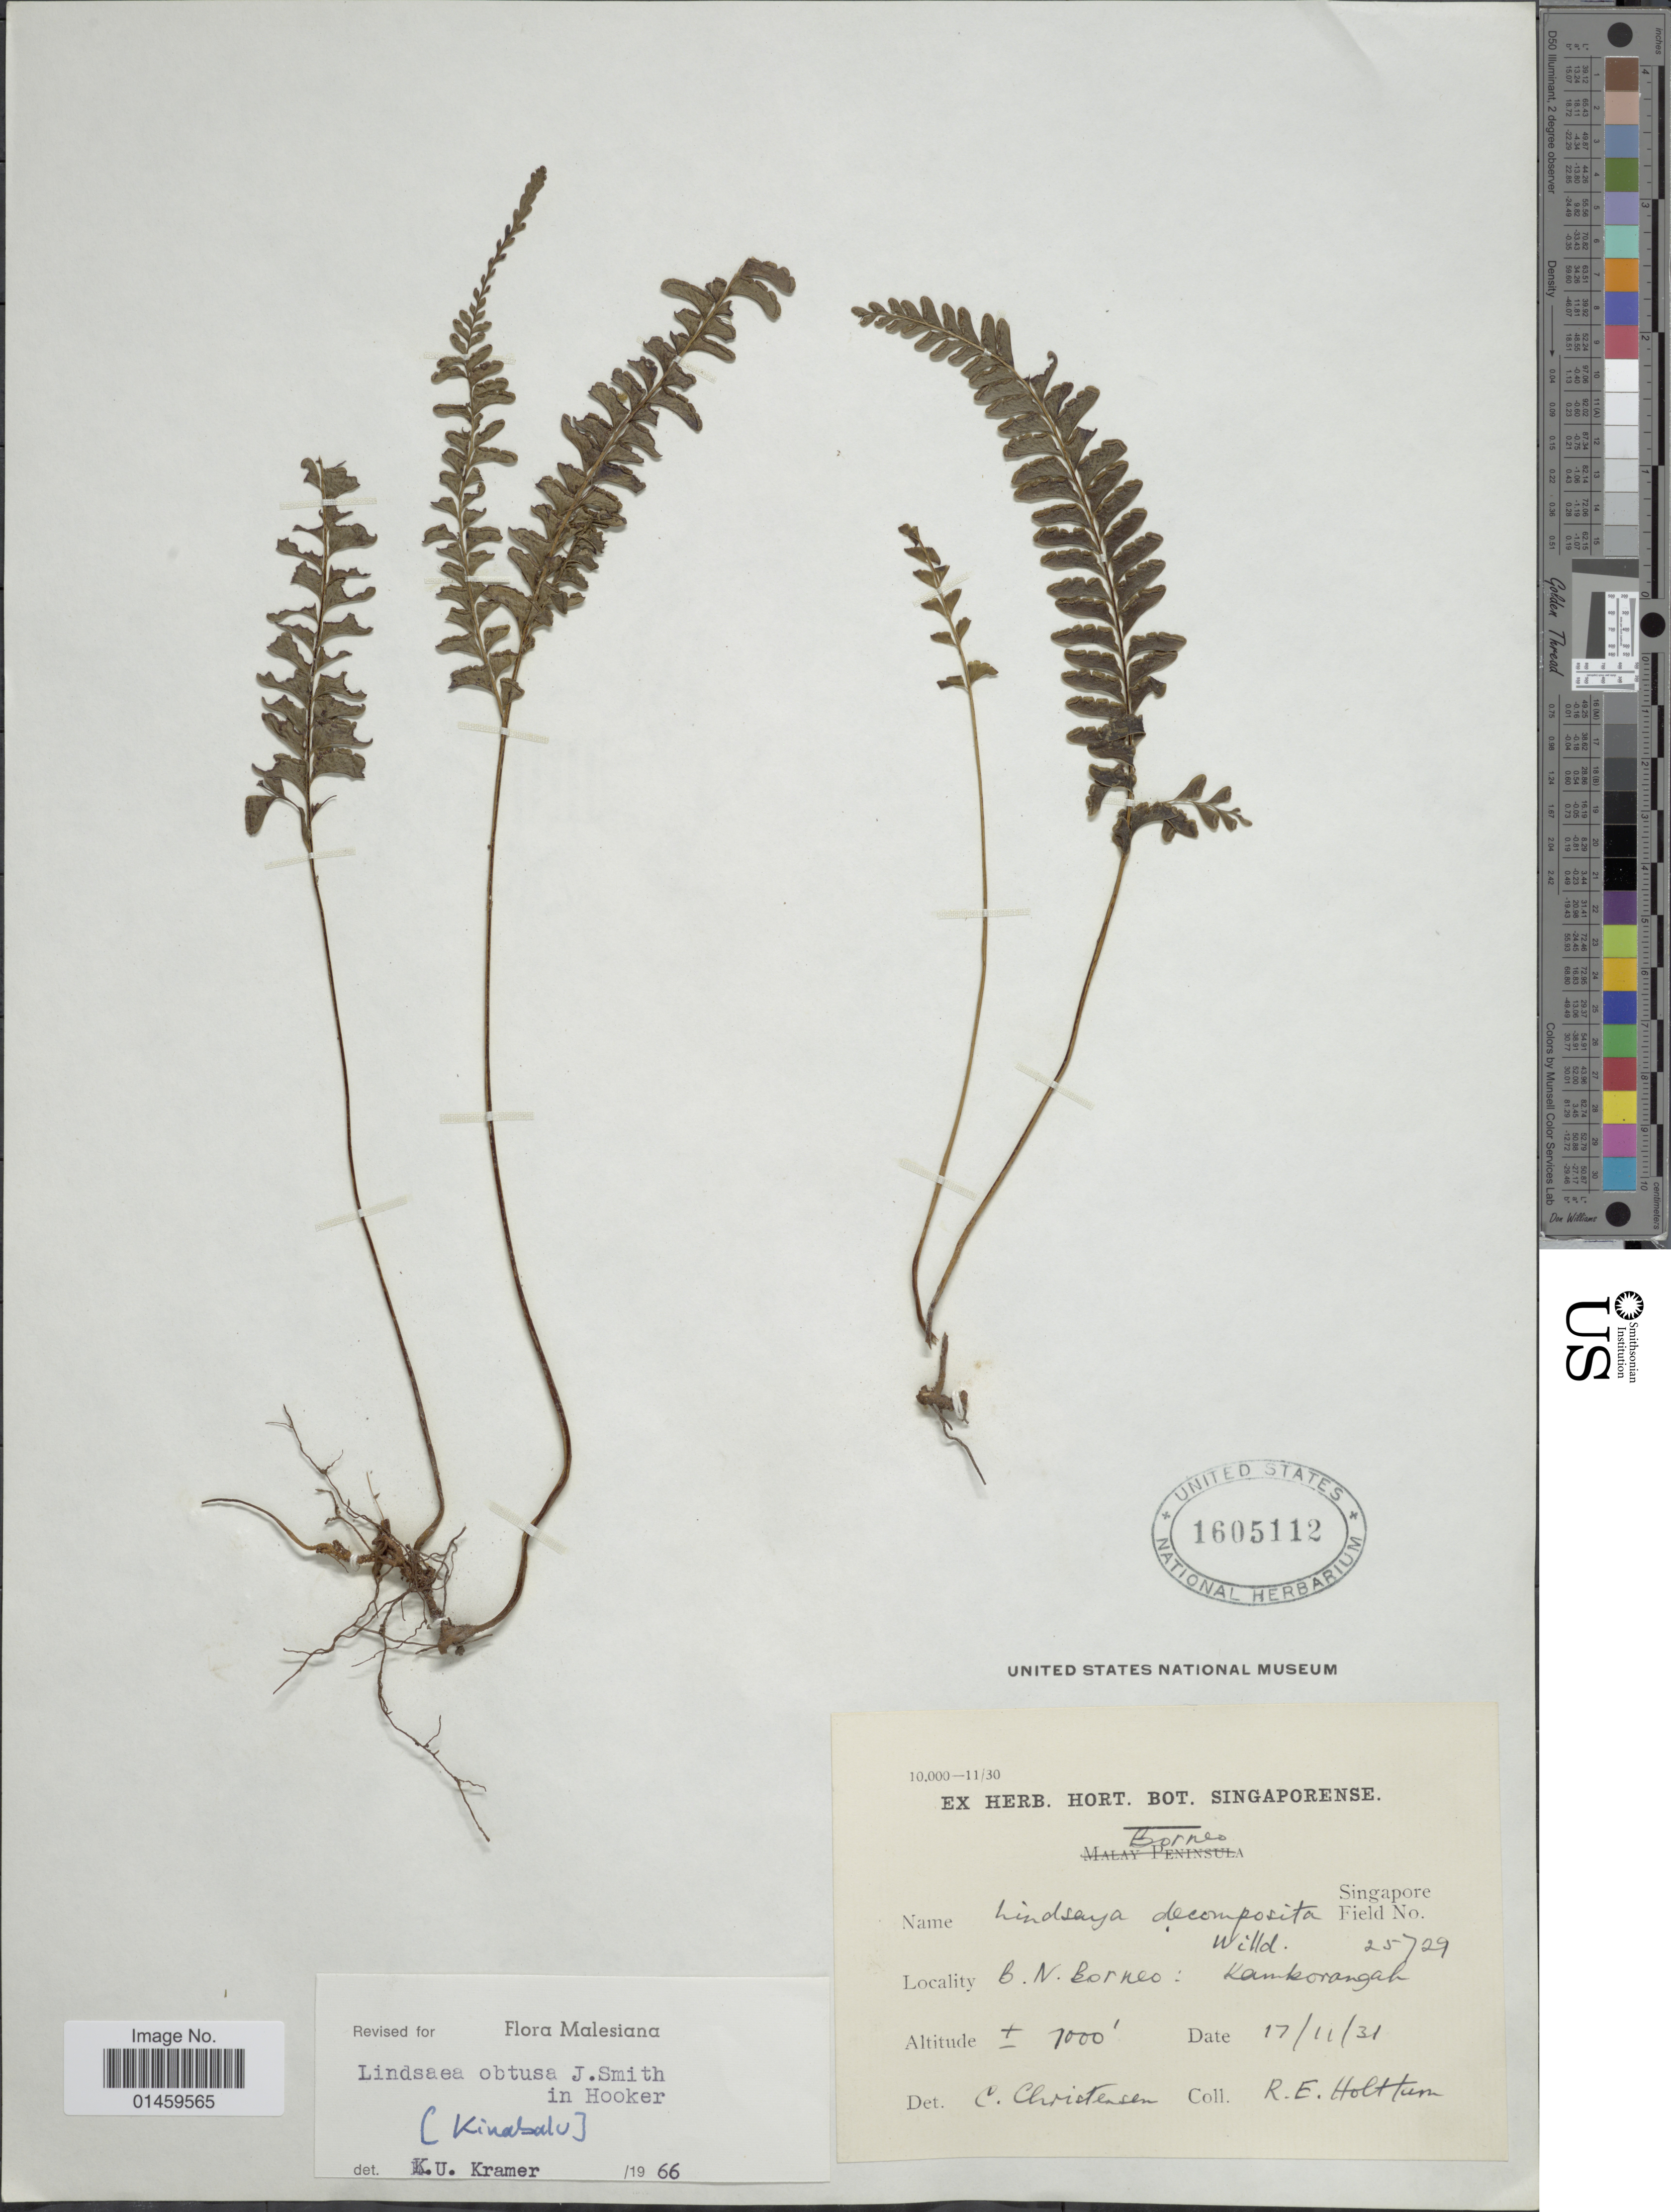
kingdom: Plantae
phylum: Tracheophyta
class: Polypodiopsida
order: Polypodiales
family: Lindsaeaceae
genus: Lindsaea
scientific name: Lindsaea obtusa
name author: J. Sm. ex Hook.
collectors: R. E. Holttum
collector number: Singapore Filed 25729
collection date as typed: Transcribed d/m/y: 17/11/31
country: Malaysia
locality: Borneo. B. N. Borneo: Kamkorangah.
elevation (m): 2134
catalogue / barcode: US 1605112